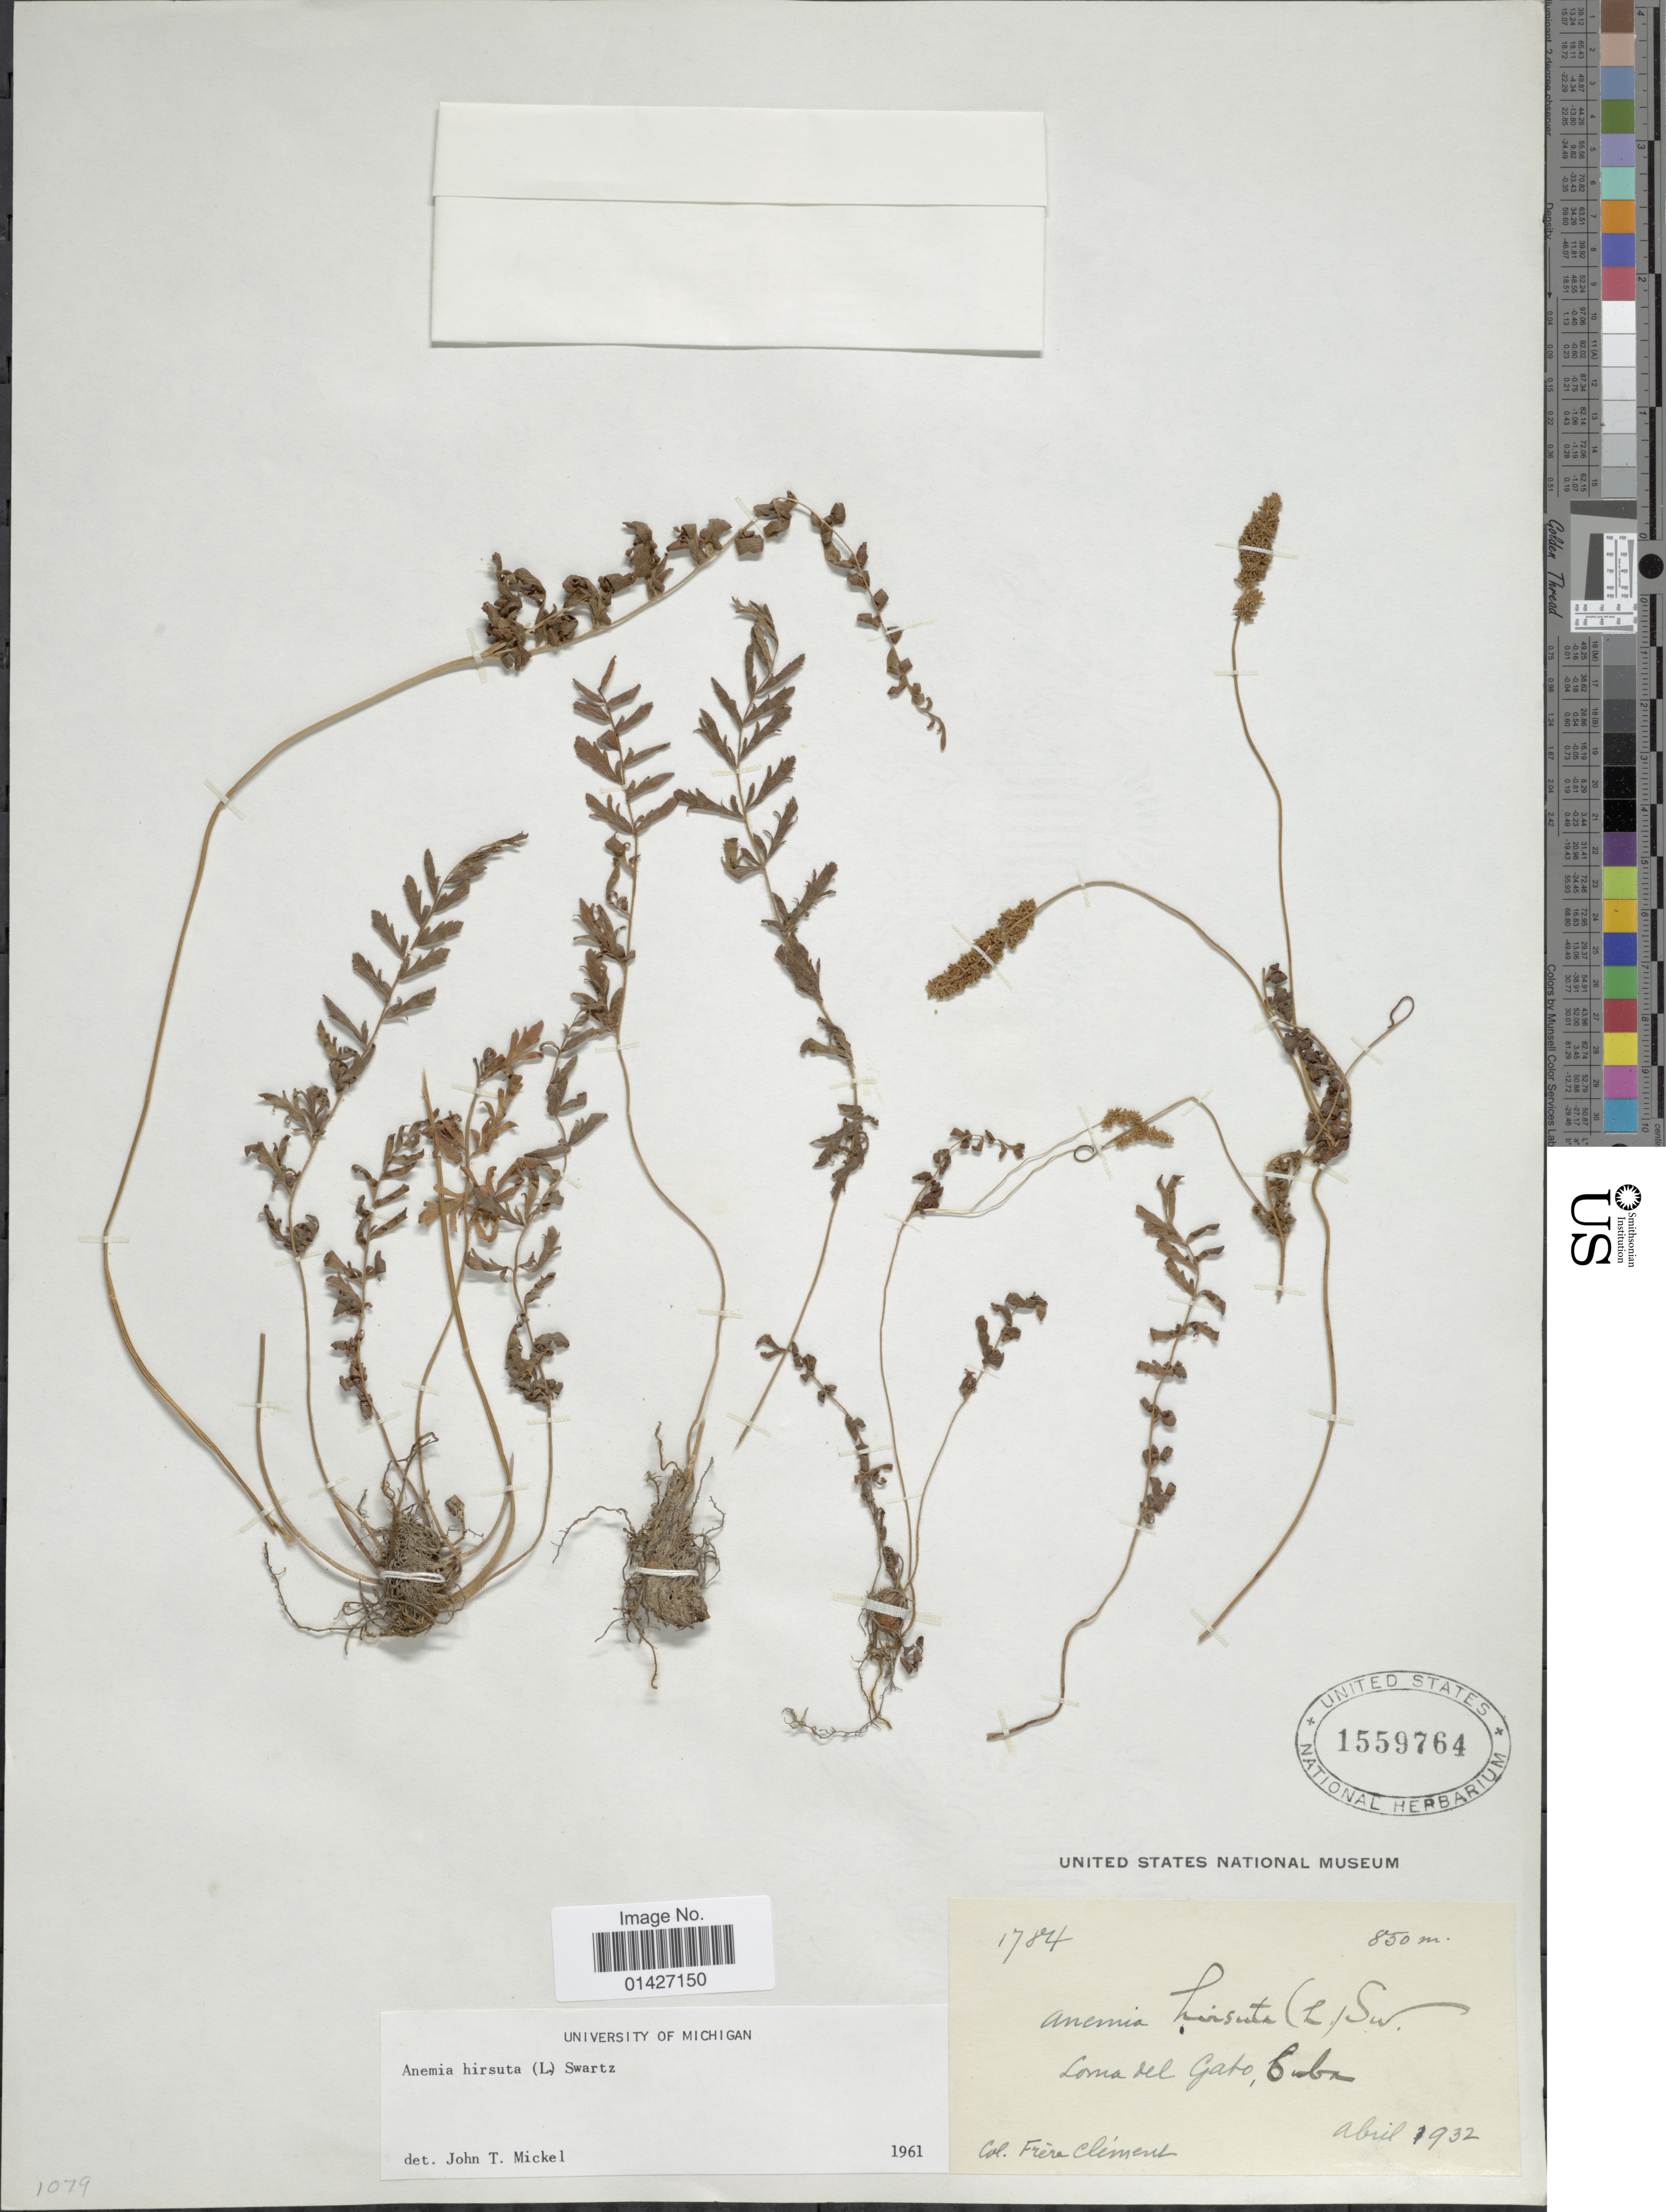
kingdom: Plantae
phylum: Tracheophyta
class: Polypodiopsida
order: Schizaeales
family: Anemiaceae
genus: Anemia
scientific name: Anemia hirsuta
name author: (L.) Sw.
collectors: B. Clement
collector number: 1784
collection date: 1932-04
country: Cuba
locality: Loma del Gato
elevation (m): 850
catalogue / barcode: US 1559764